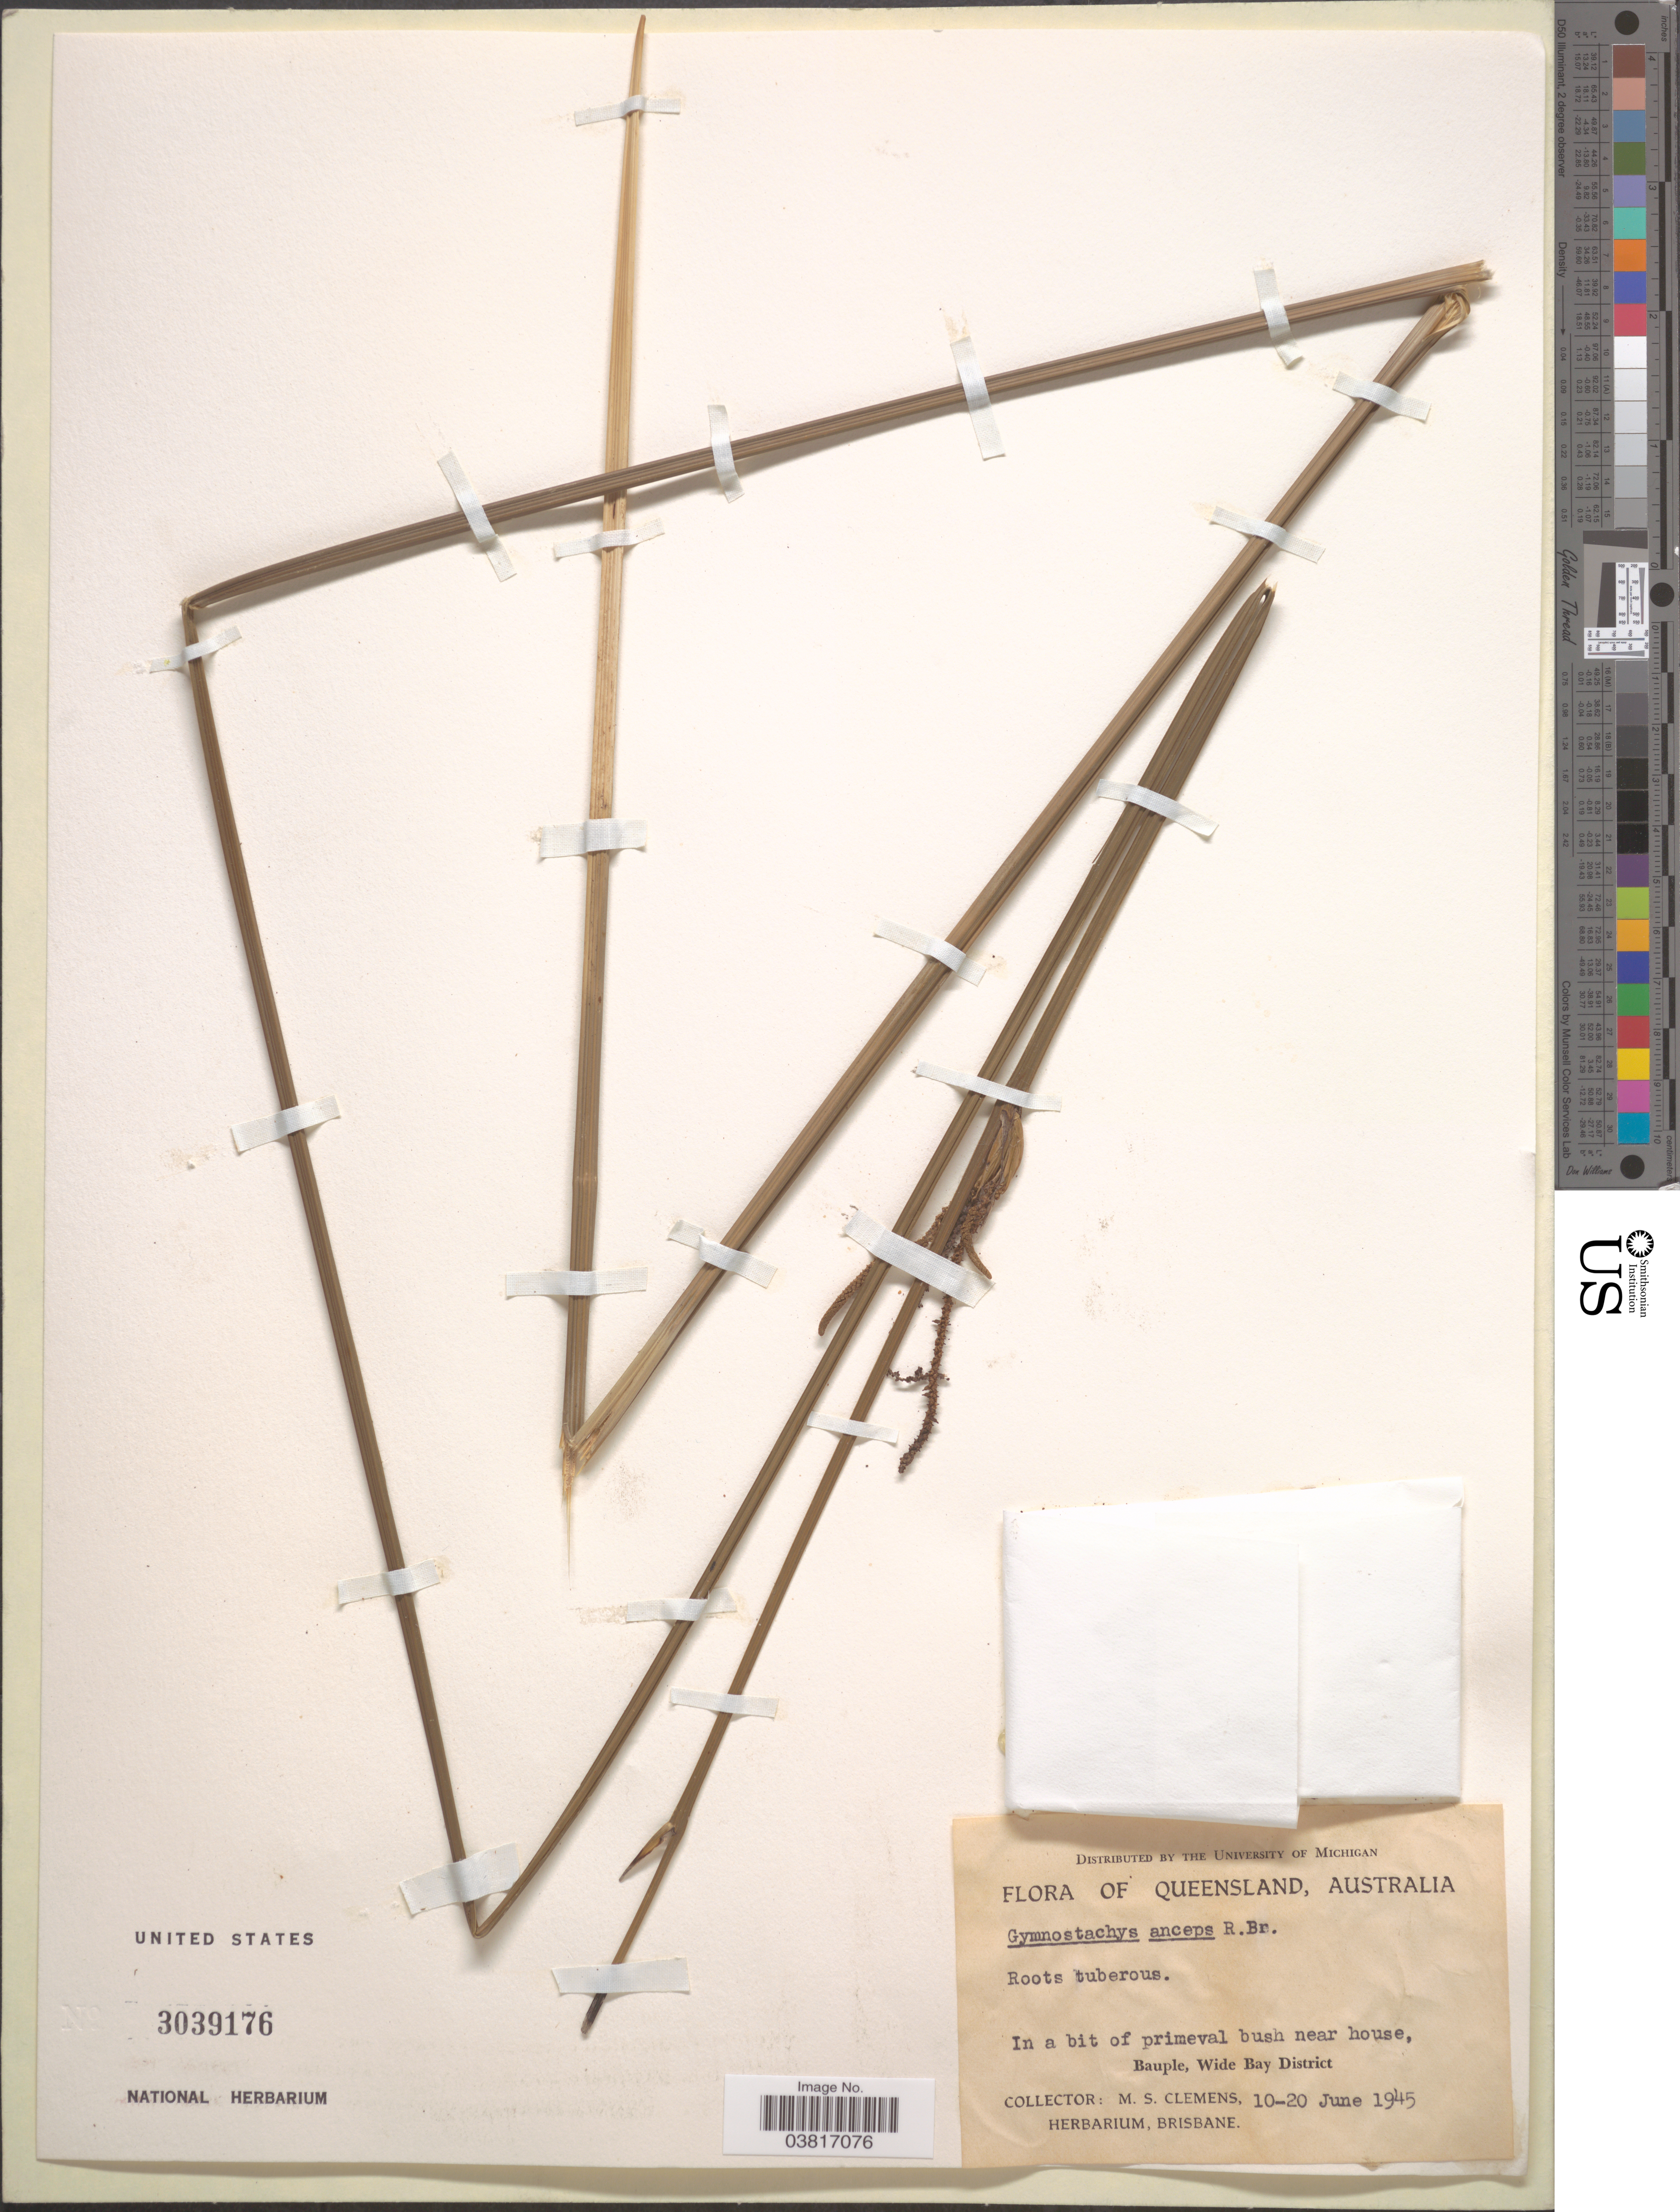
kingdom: Plantae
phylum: Tracheophyta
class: Liliopsida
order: Alismatales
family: Araceae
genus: Gymnostachys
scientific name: Gymnostachys anceps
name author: R. Br.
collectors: M. S. Clemens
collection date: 1945-06-10/1945-06-20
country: Australia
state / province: Queensland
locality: In a bit of primeval bush near house, Bauple, Wide Bay District.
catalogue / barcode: US 3039176